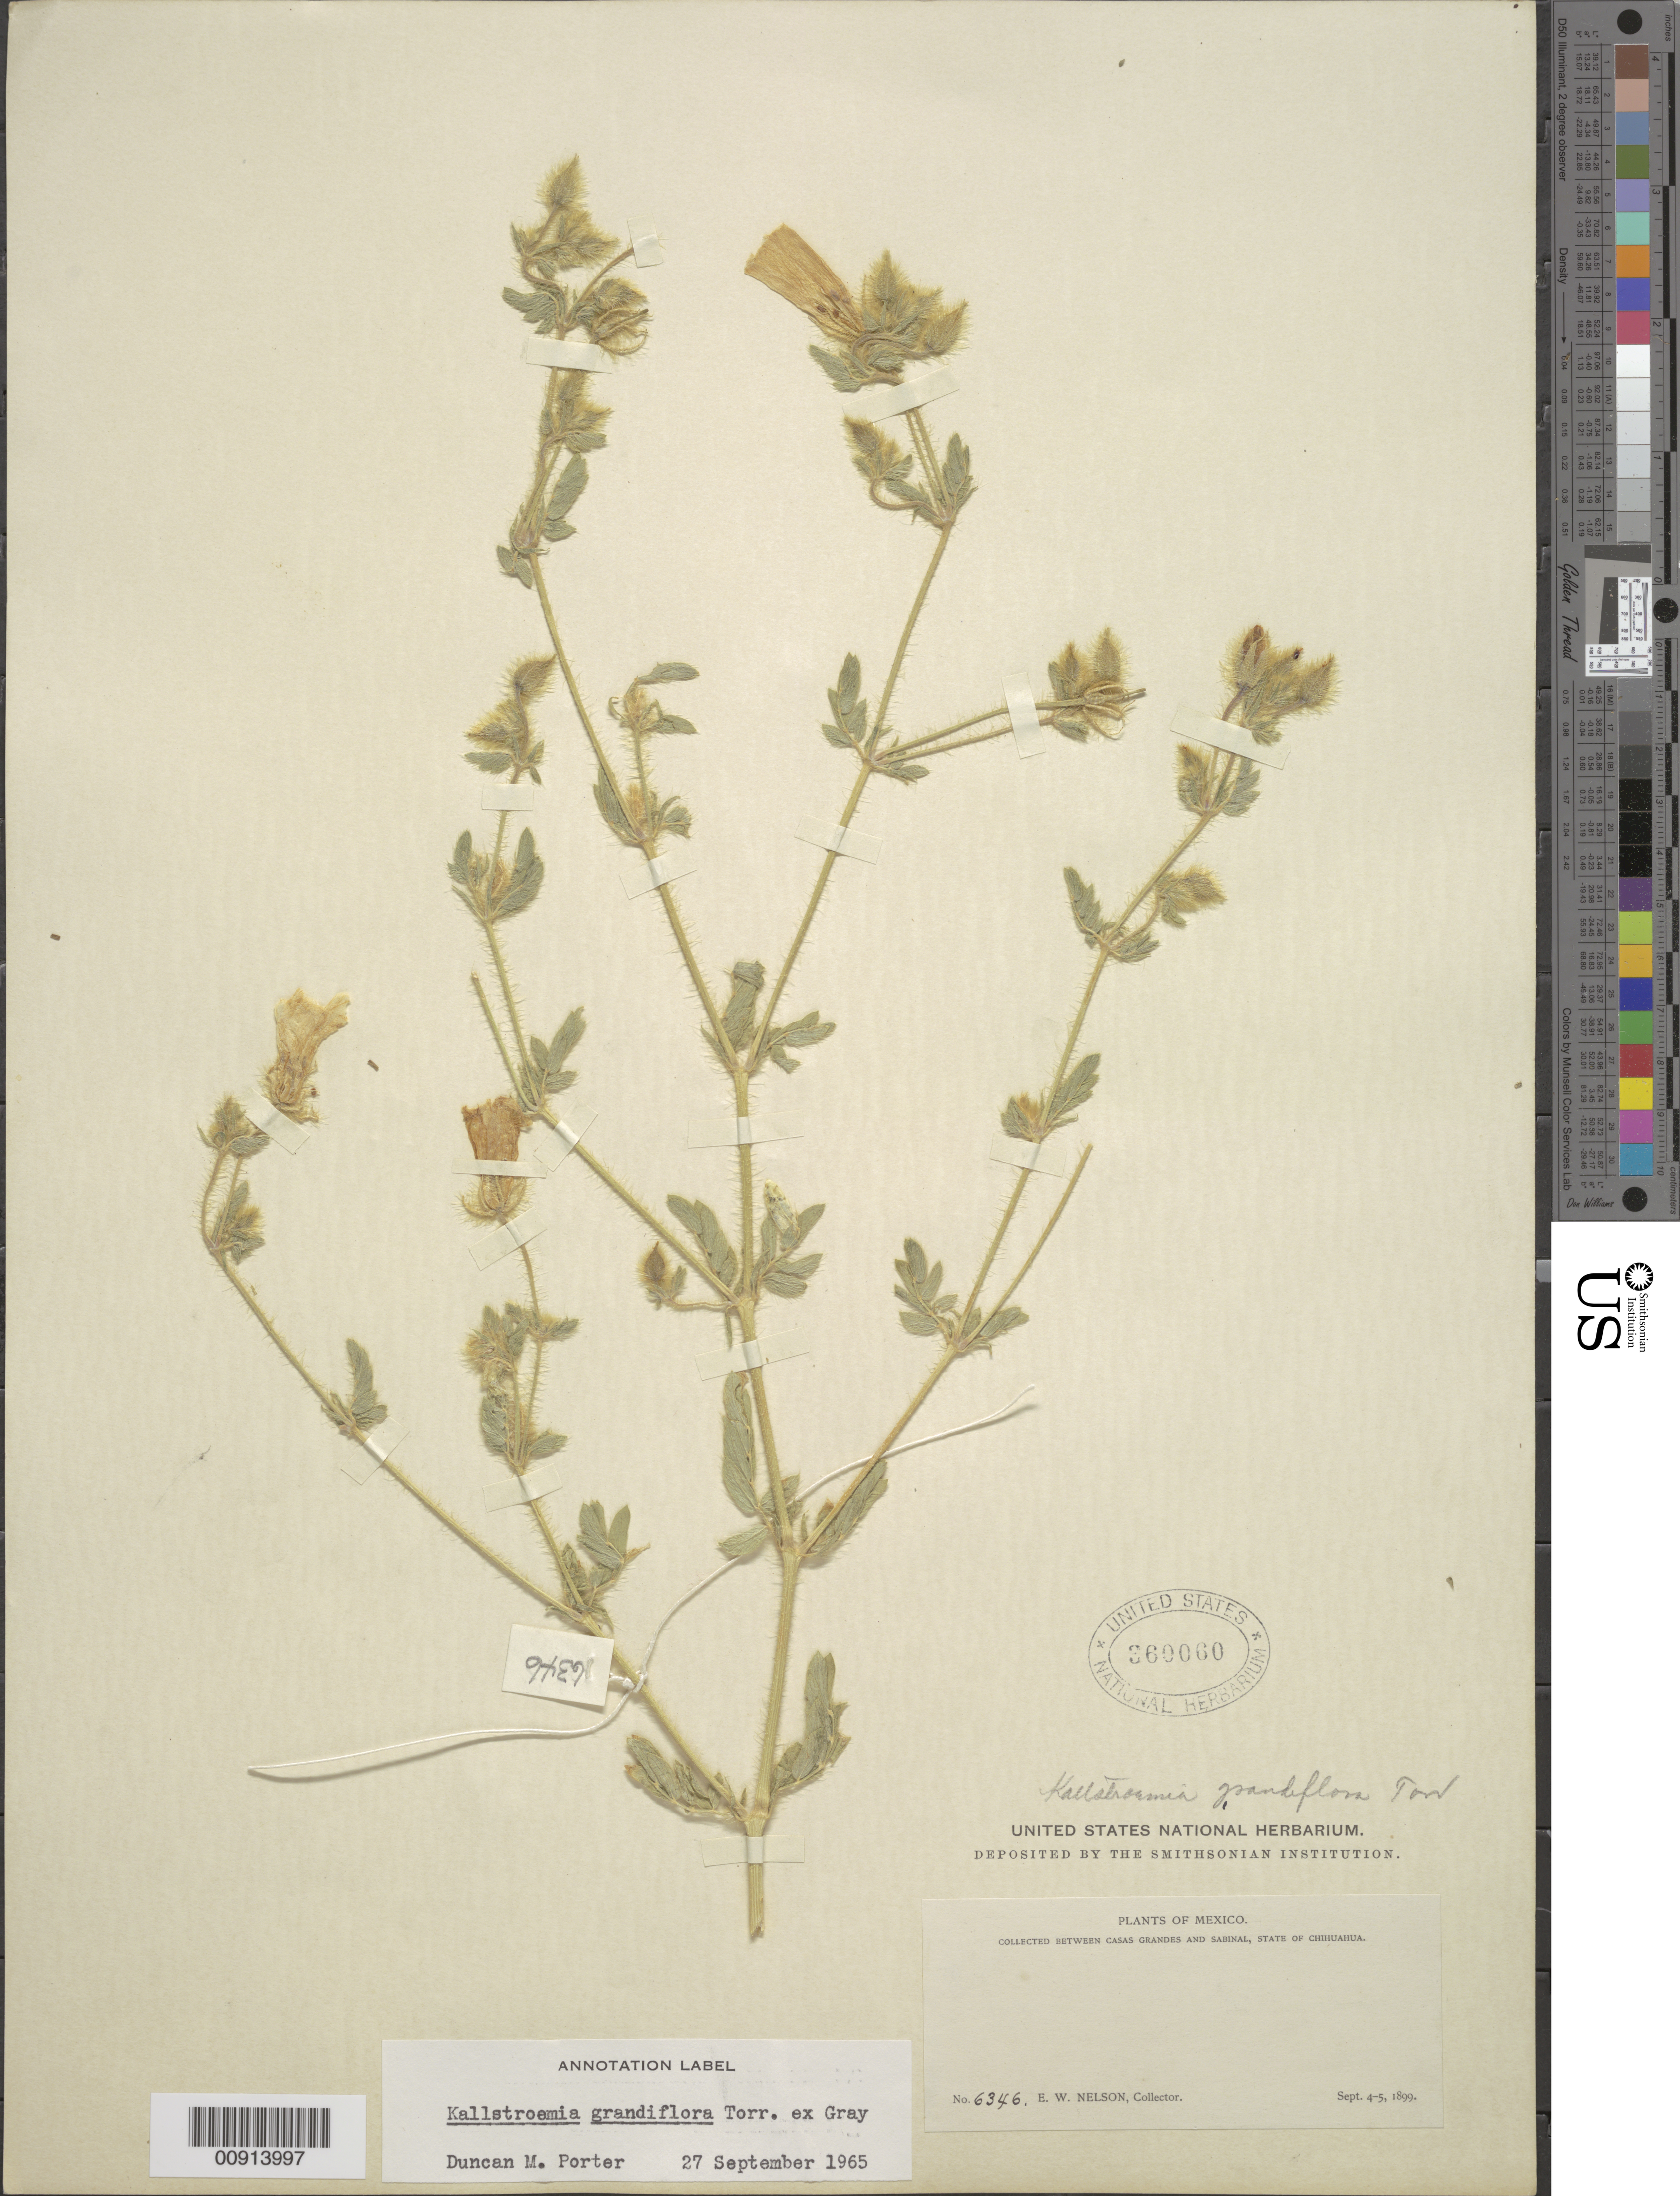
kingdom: Plantae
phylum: Tracheophyta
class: Magnoliopsida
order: Zygophyllales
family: Zygophyllaceae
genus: Kallstroemia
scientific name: Kallstroemia grandiflora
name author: Torr. ex A. Gray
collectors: E. W. Nelson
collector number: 6346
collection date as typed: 04 Sep 1899 to 05 Sep 1899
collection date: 1899-09-04/1899-09-05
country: Mexico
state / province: Chihuahua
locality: Between Casas Grandes and Sabinal, State of Chihuahua.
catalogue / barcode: US 360060